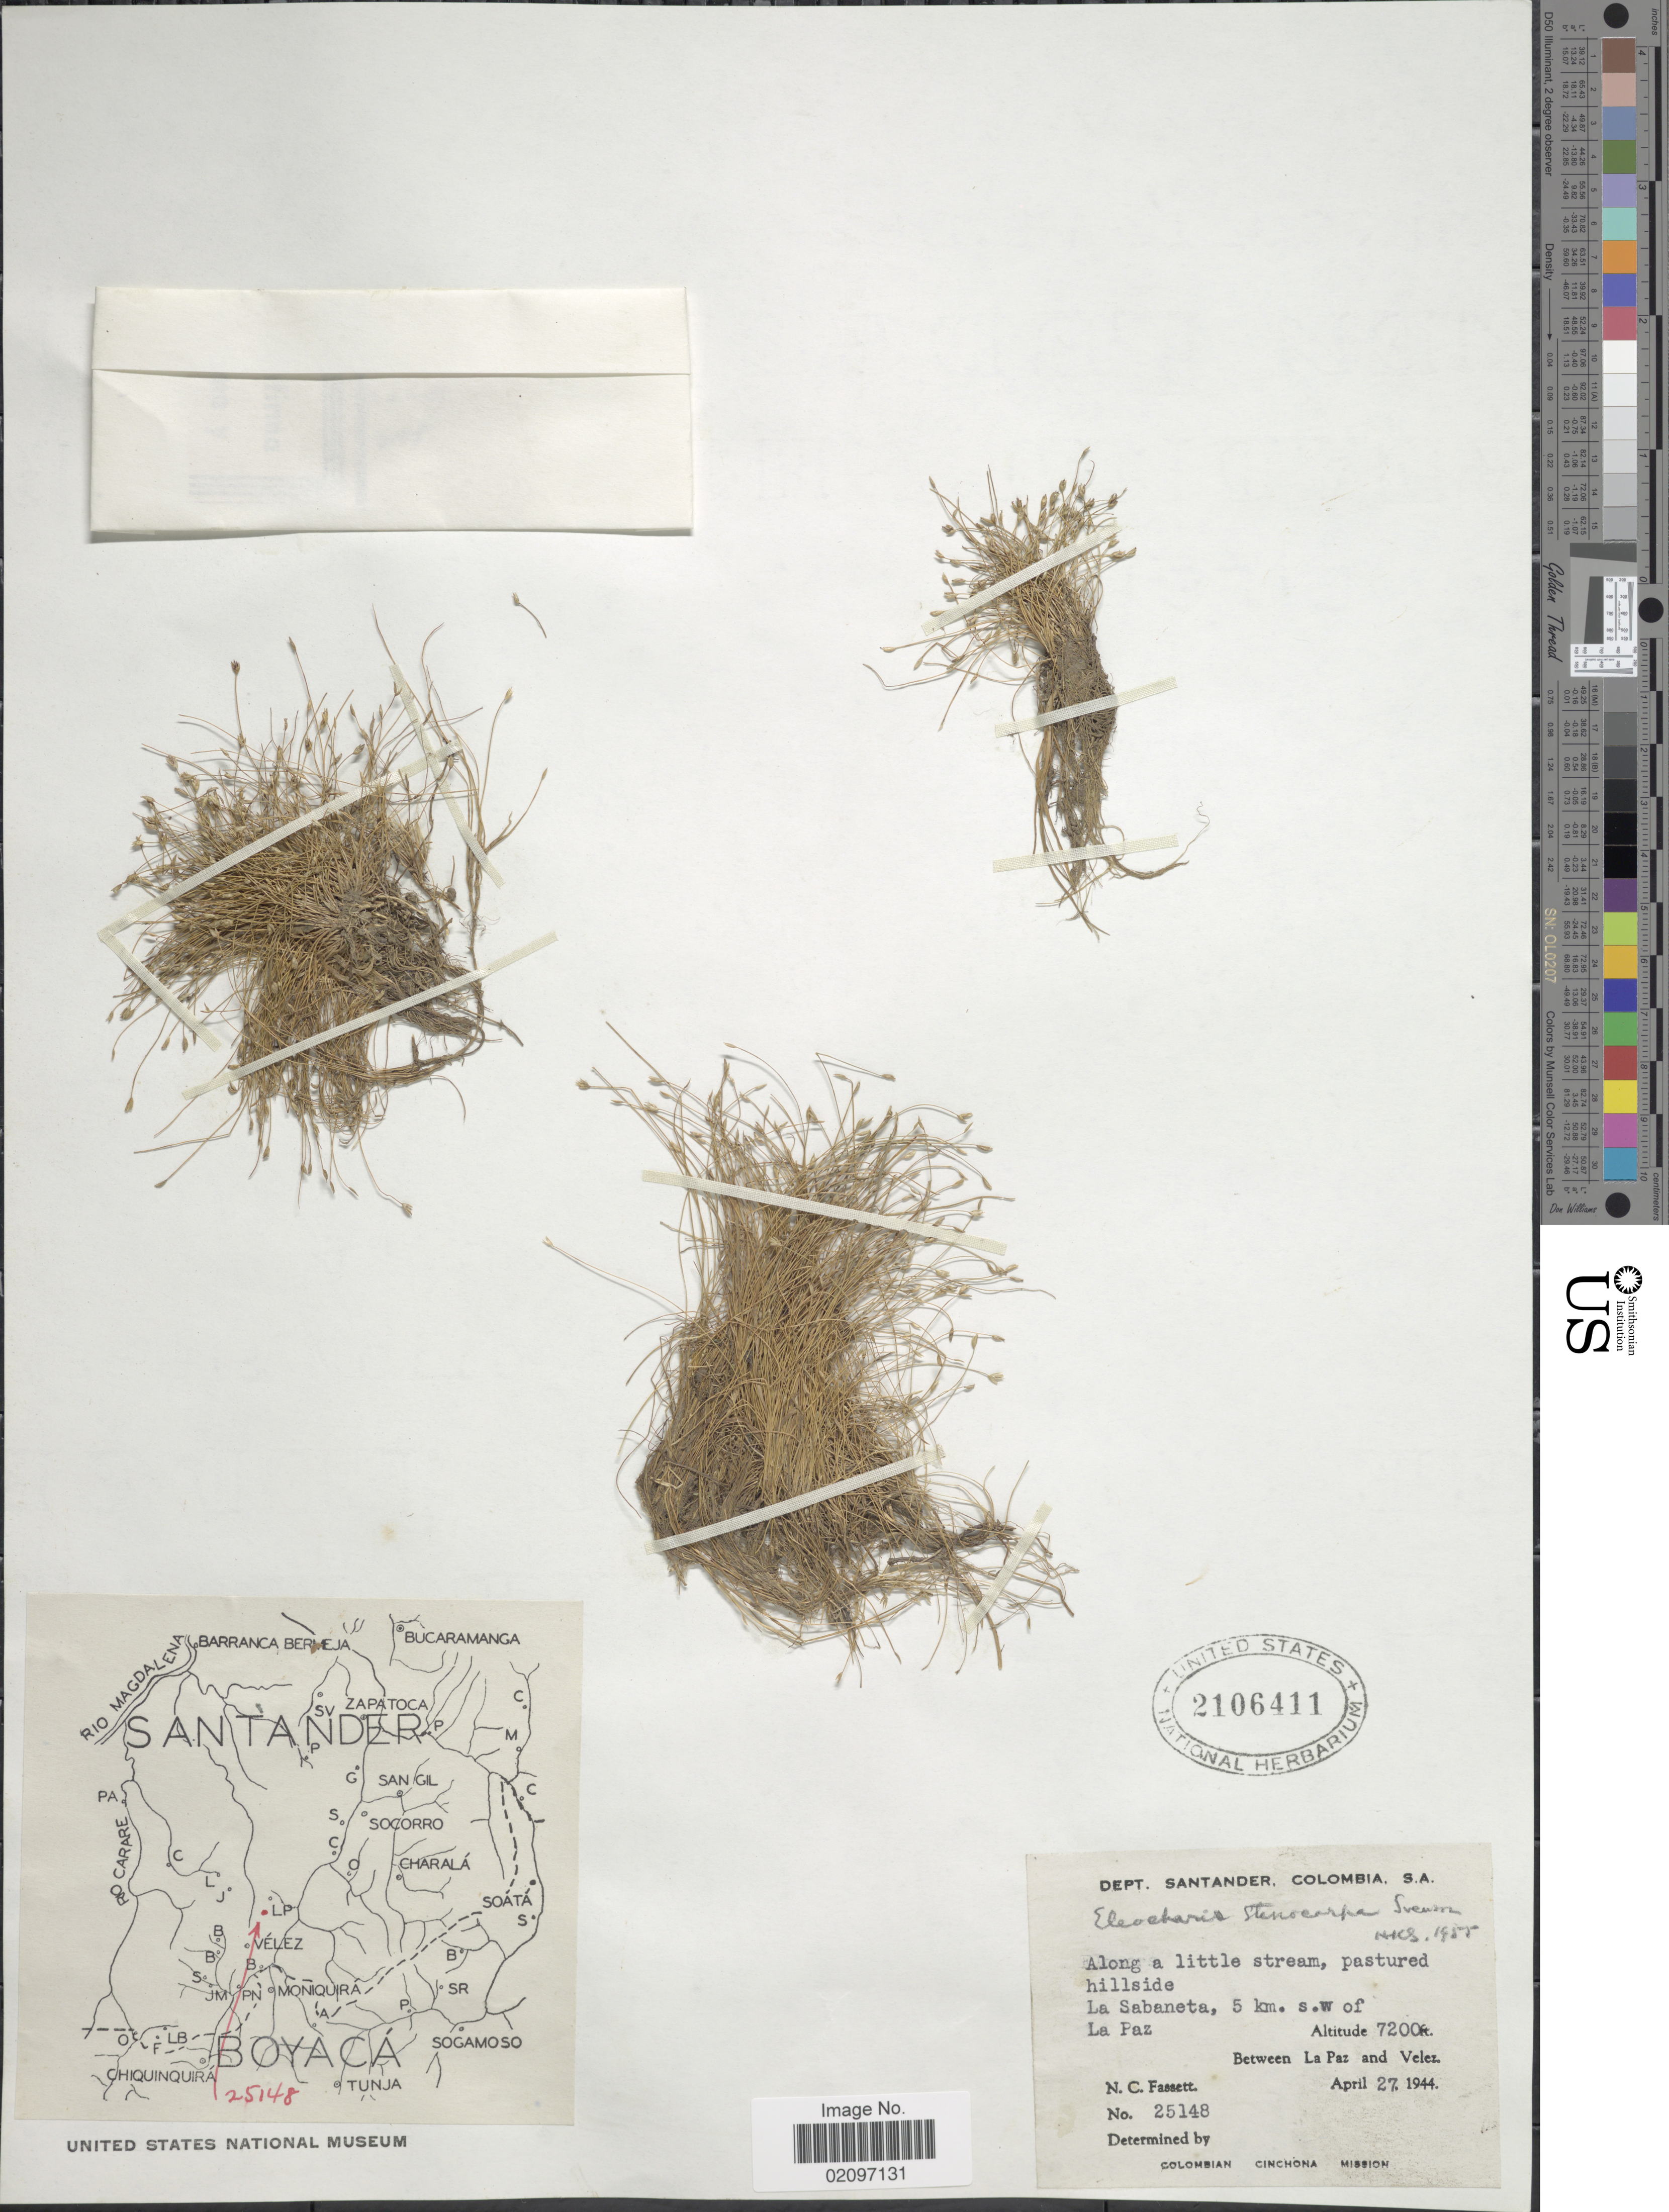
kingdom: Plantae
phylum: Tracheophyta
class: Liliopsida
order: Poales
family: Cyperaceae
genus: Eleocharis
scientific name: Eleocharis stenocarpa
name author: Svenson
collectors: N. C. Fassett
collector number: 25148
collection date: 1944-04-27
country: Colombia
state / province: Santander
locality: Dept. Santander, Colombia, Along a little stream, pastured hillside, La Sabaneta, 5 km. s.w. of La Faz, Between La Paz and Velez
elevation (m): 2195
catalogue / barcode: US 2106411